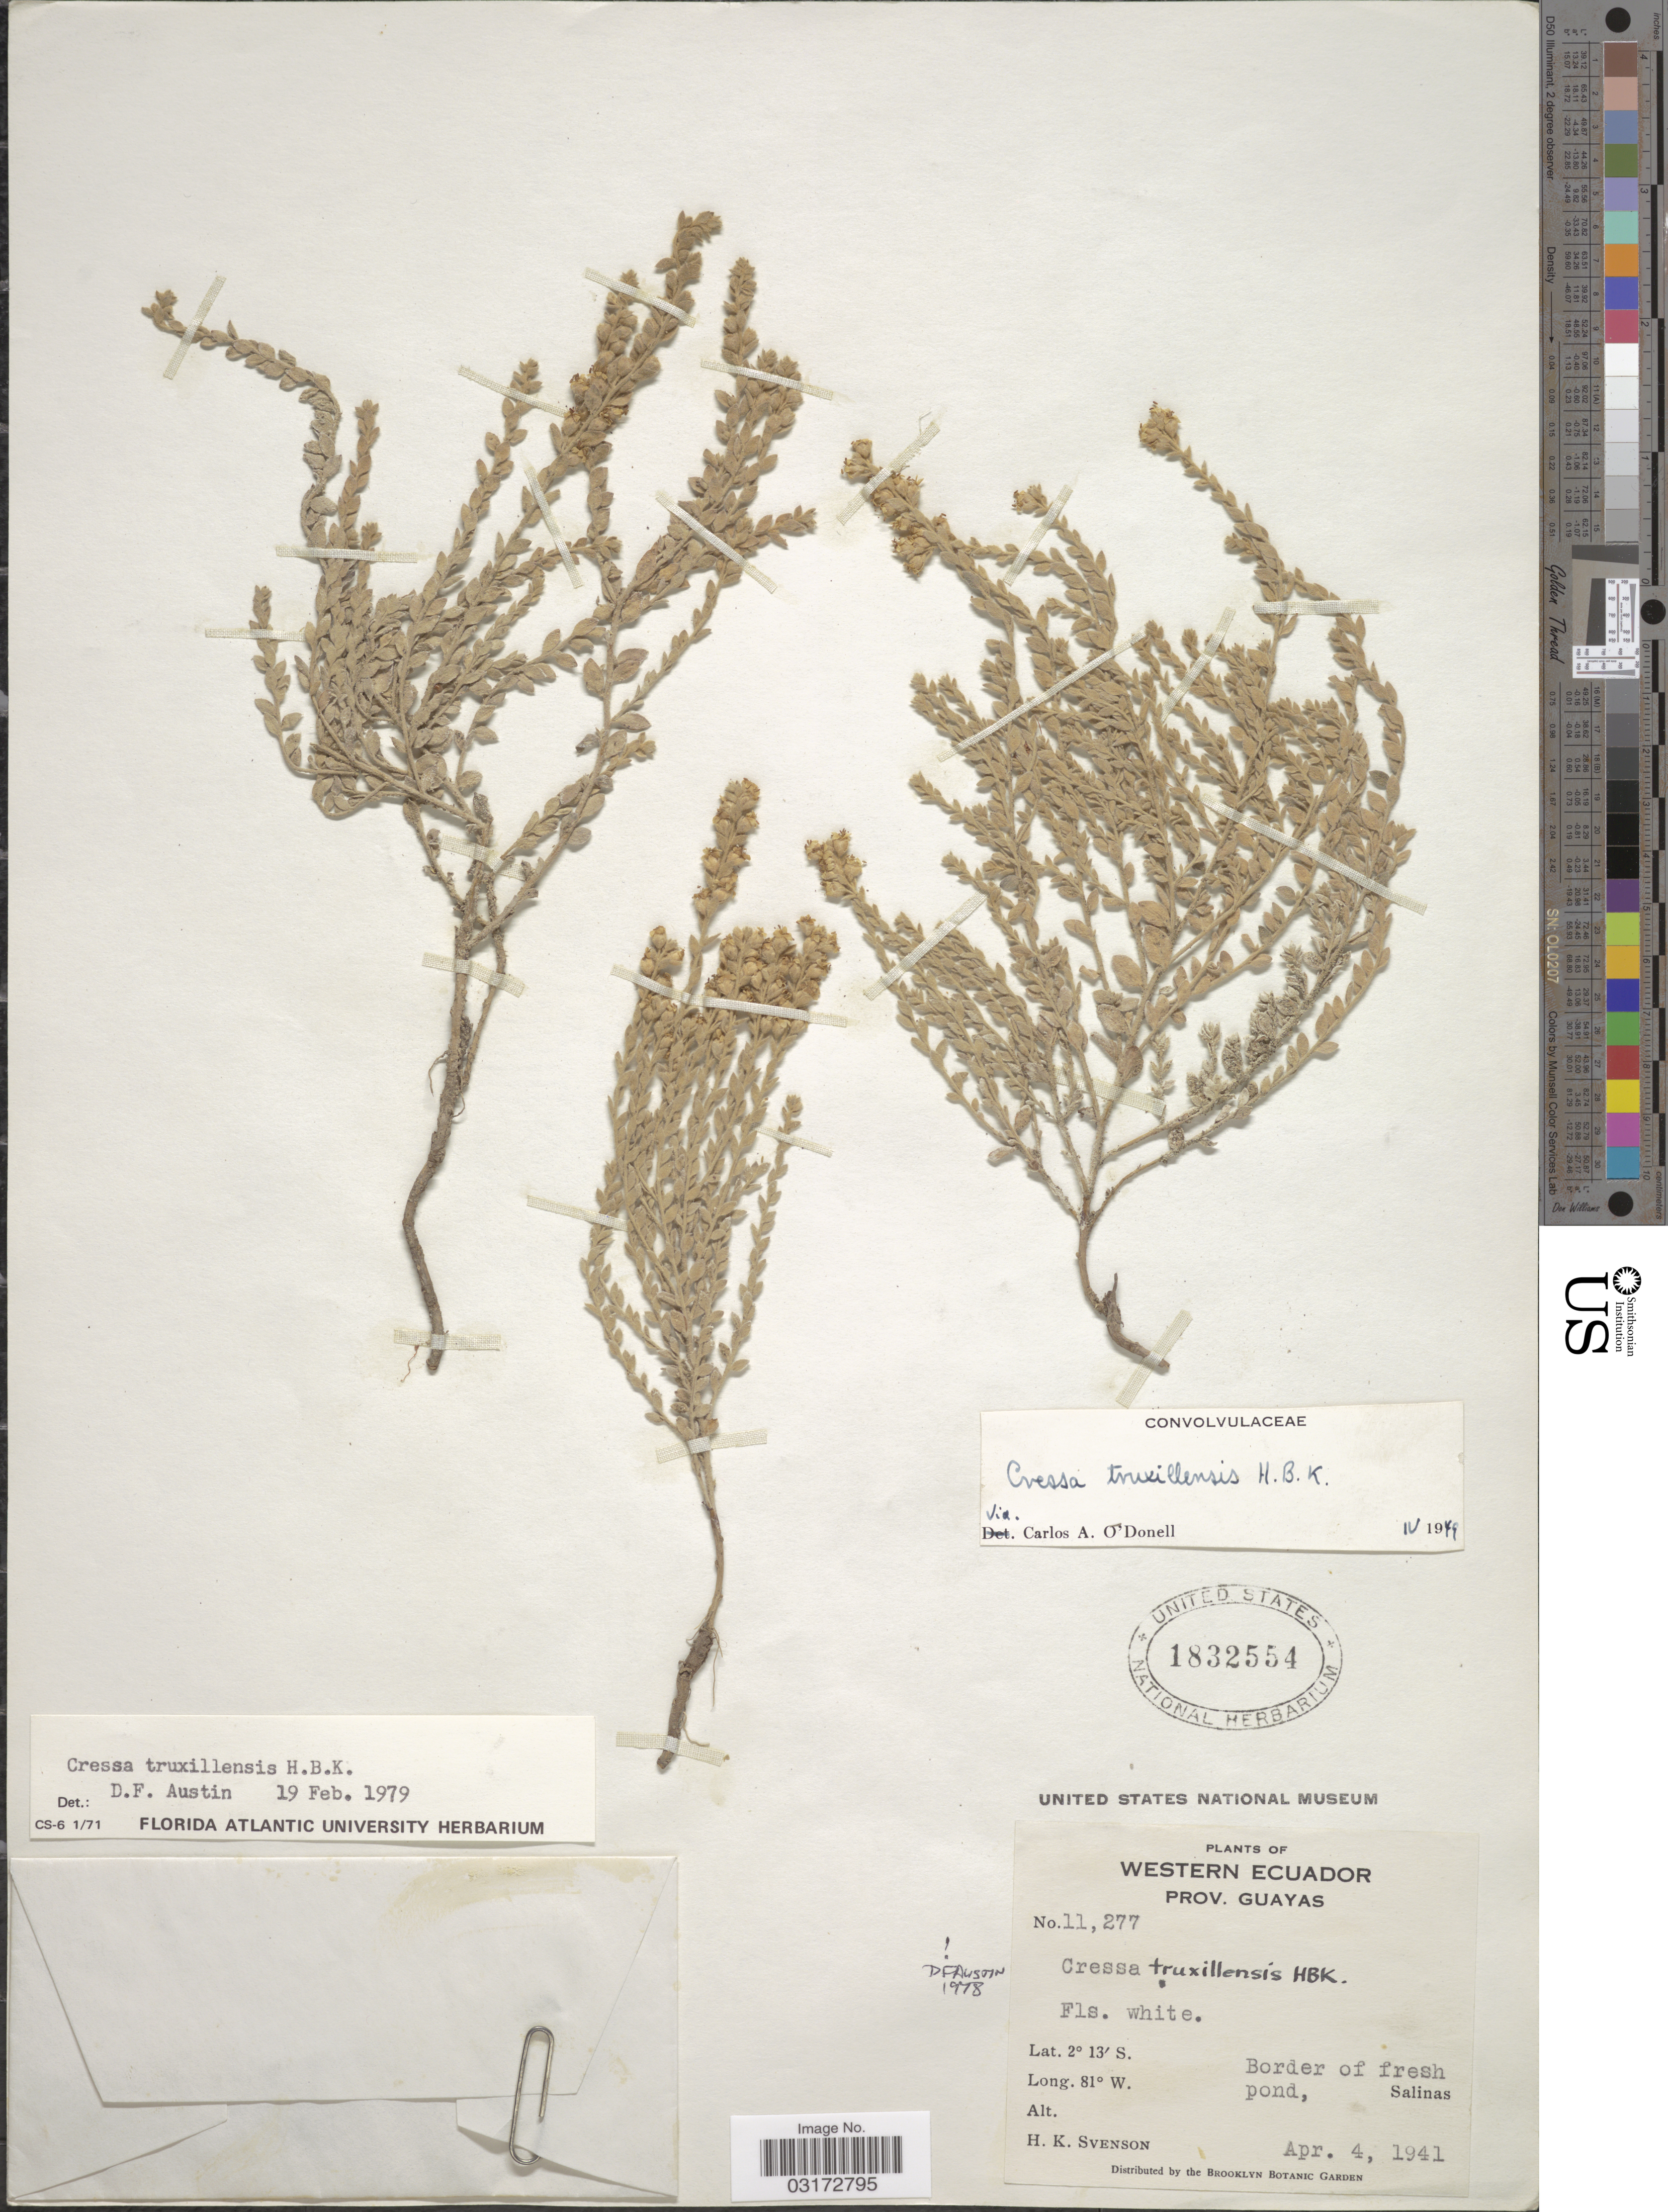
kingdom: Plantae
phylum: Tracheophyta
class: Magnoliopsida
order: Solanales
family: Convolvulaceae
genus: Cressa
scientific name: Cressa truxillensis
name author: Kunth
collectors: H. K. Svenson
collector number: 11277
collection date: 1941-04-04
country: Ecuador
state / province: Guayas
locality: Western Ecuador, Border of fresh pond, Salinas.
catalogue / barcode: US 1832554